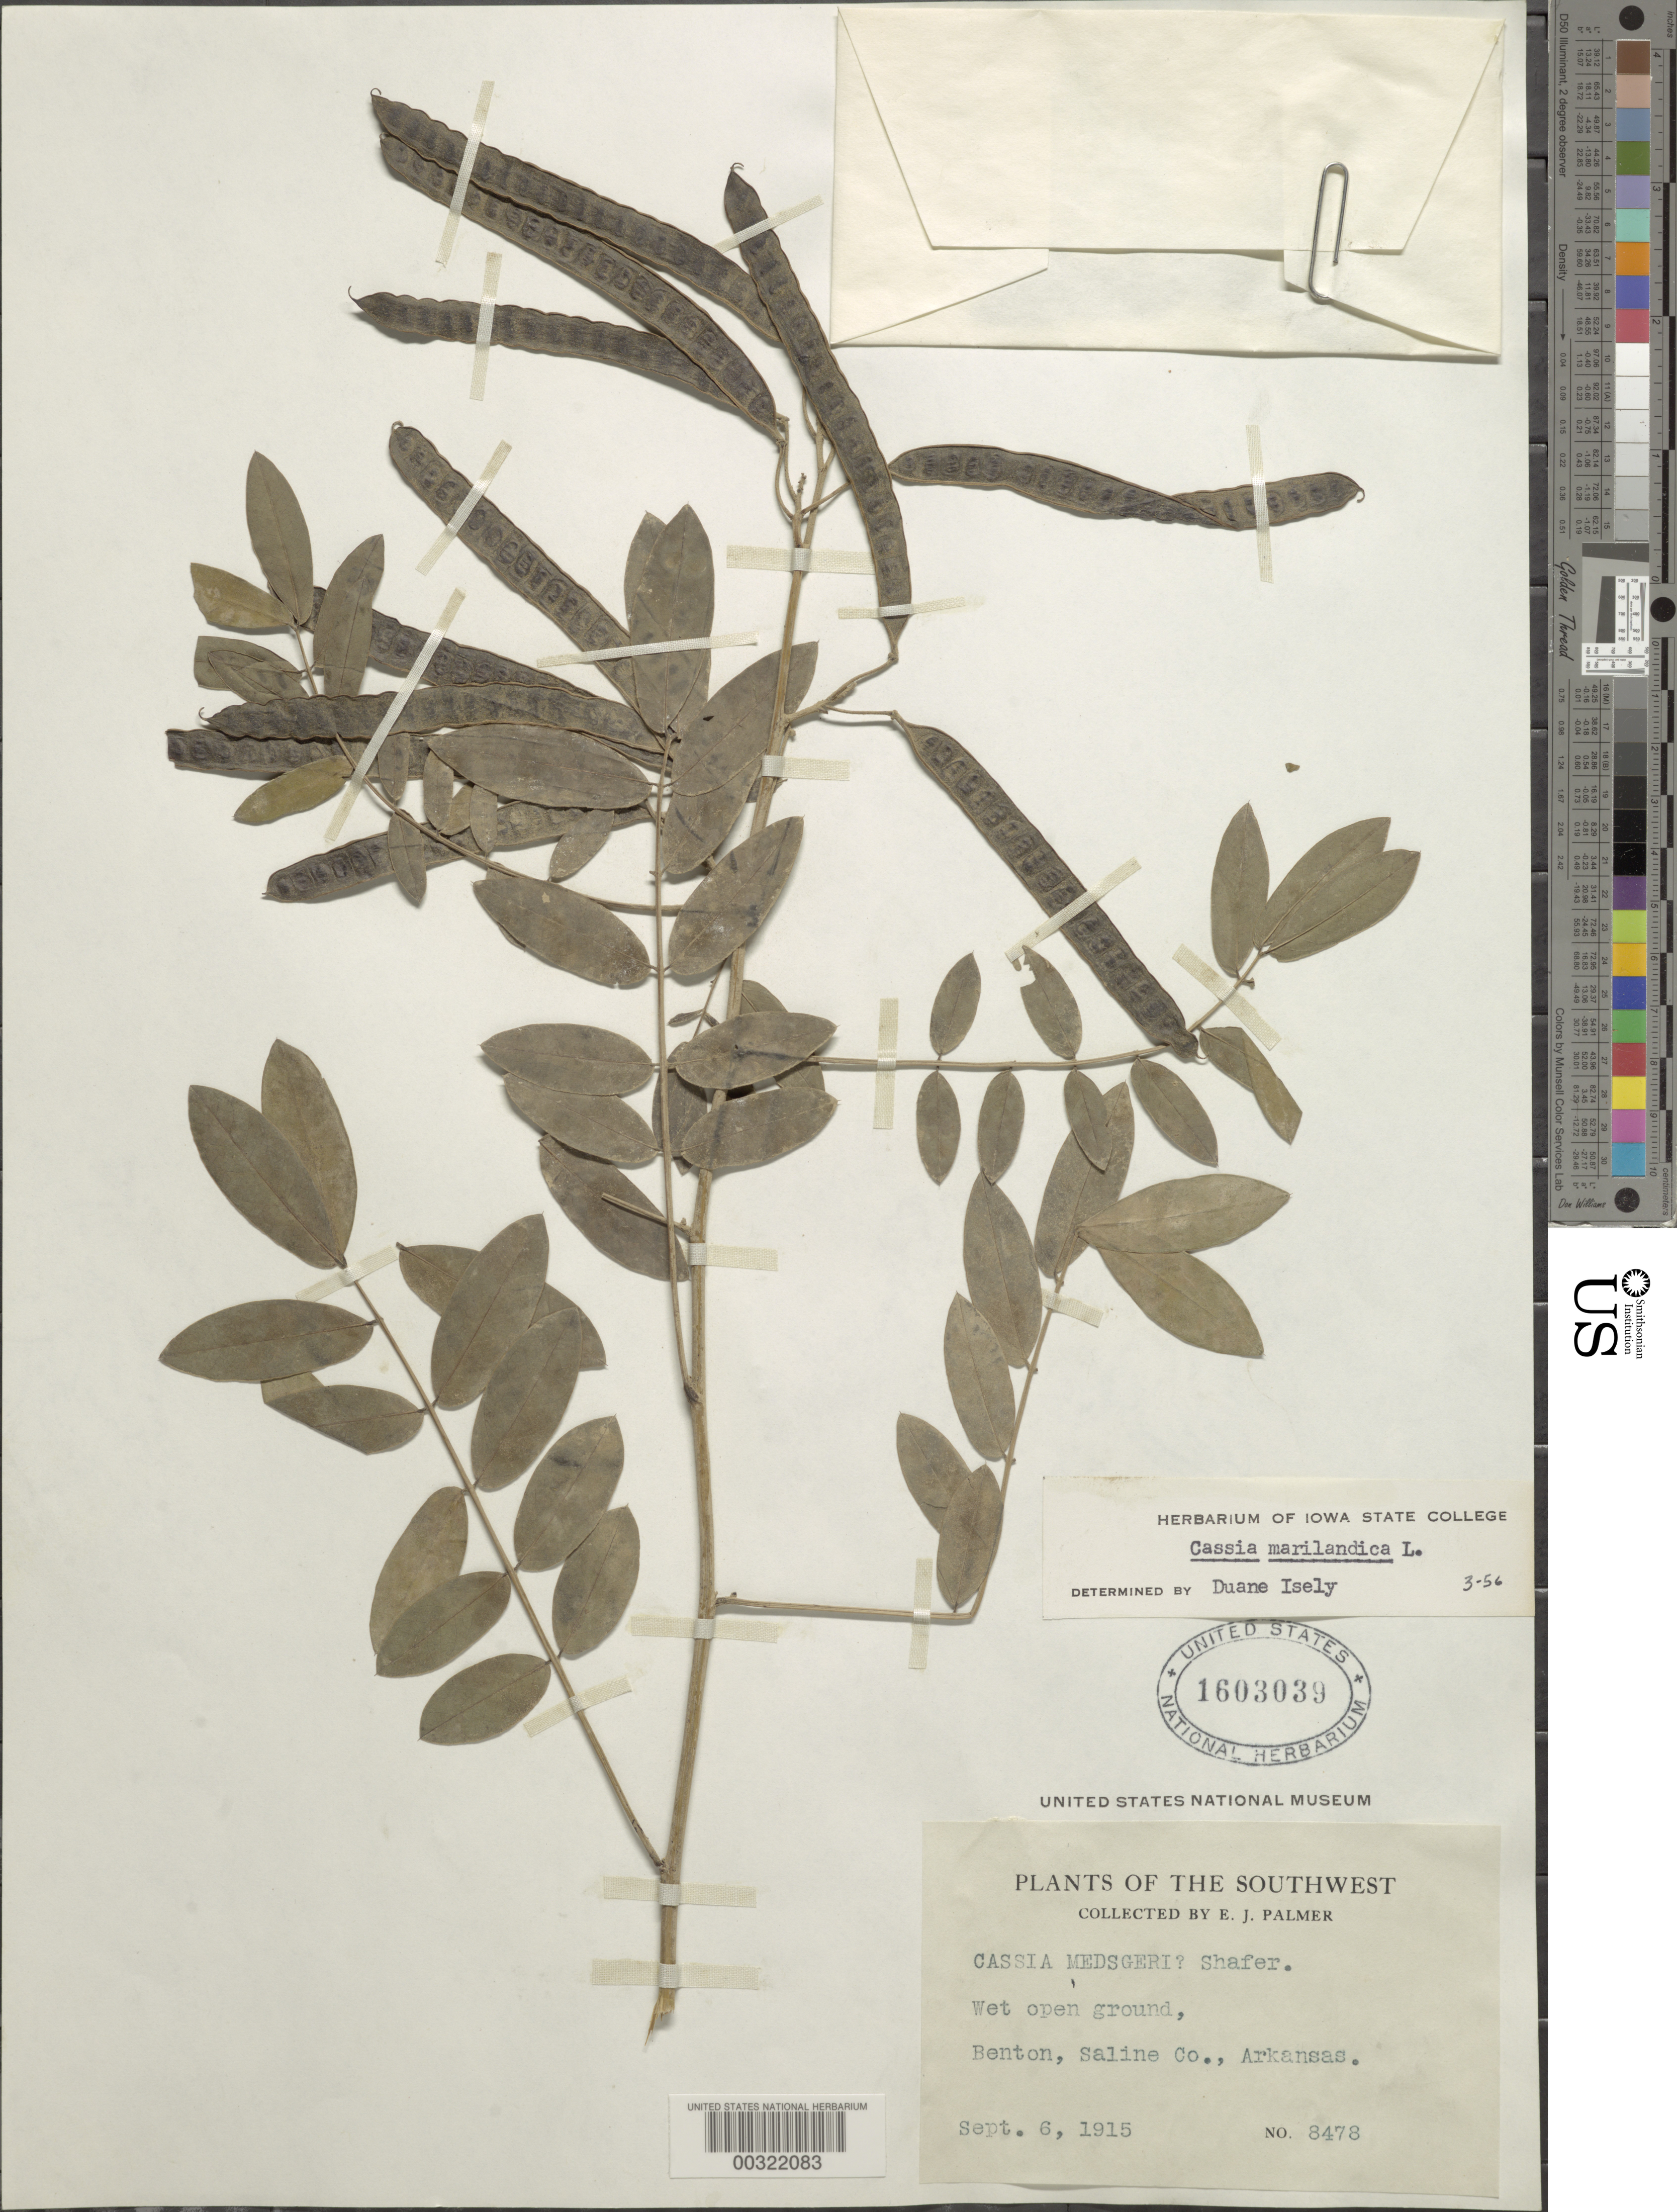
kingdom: Plantae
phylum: Tracheophyta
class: Magnoliopsida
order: Fabales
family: Fabaceae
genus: Senna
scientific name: Senna marilandica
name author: (L.) Link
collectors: E. J. Palmer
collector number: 8478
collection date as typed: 06 Sep 1915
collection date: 1915-09-06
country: United States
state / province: Arkansas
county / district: Saline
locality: Benton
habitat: Wet open ground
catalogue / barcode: US 1603039